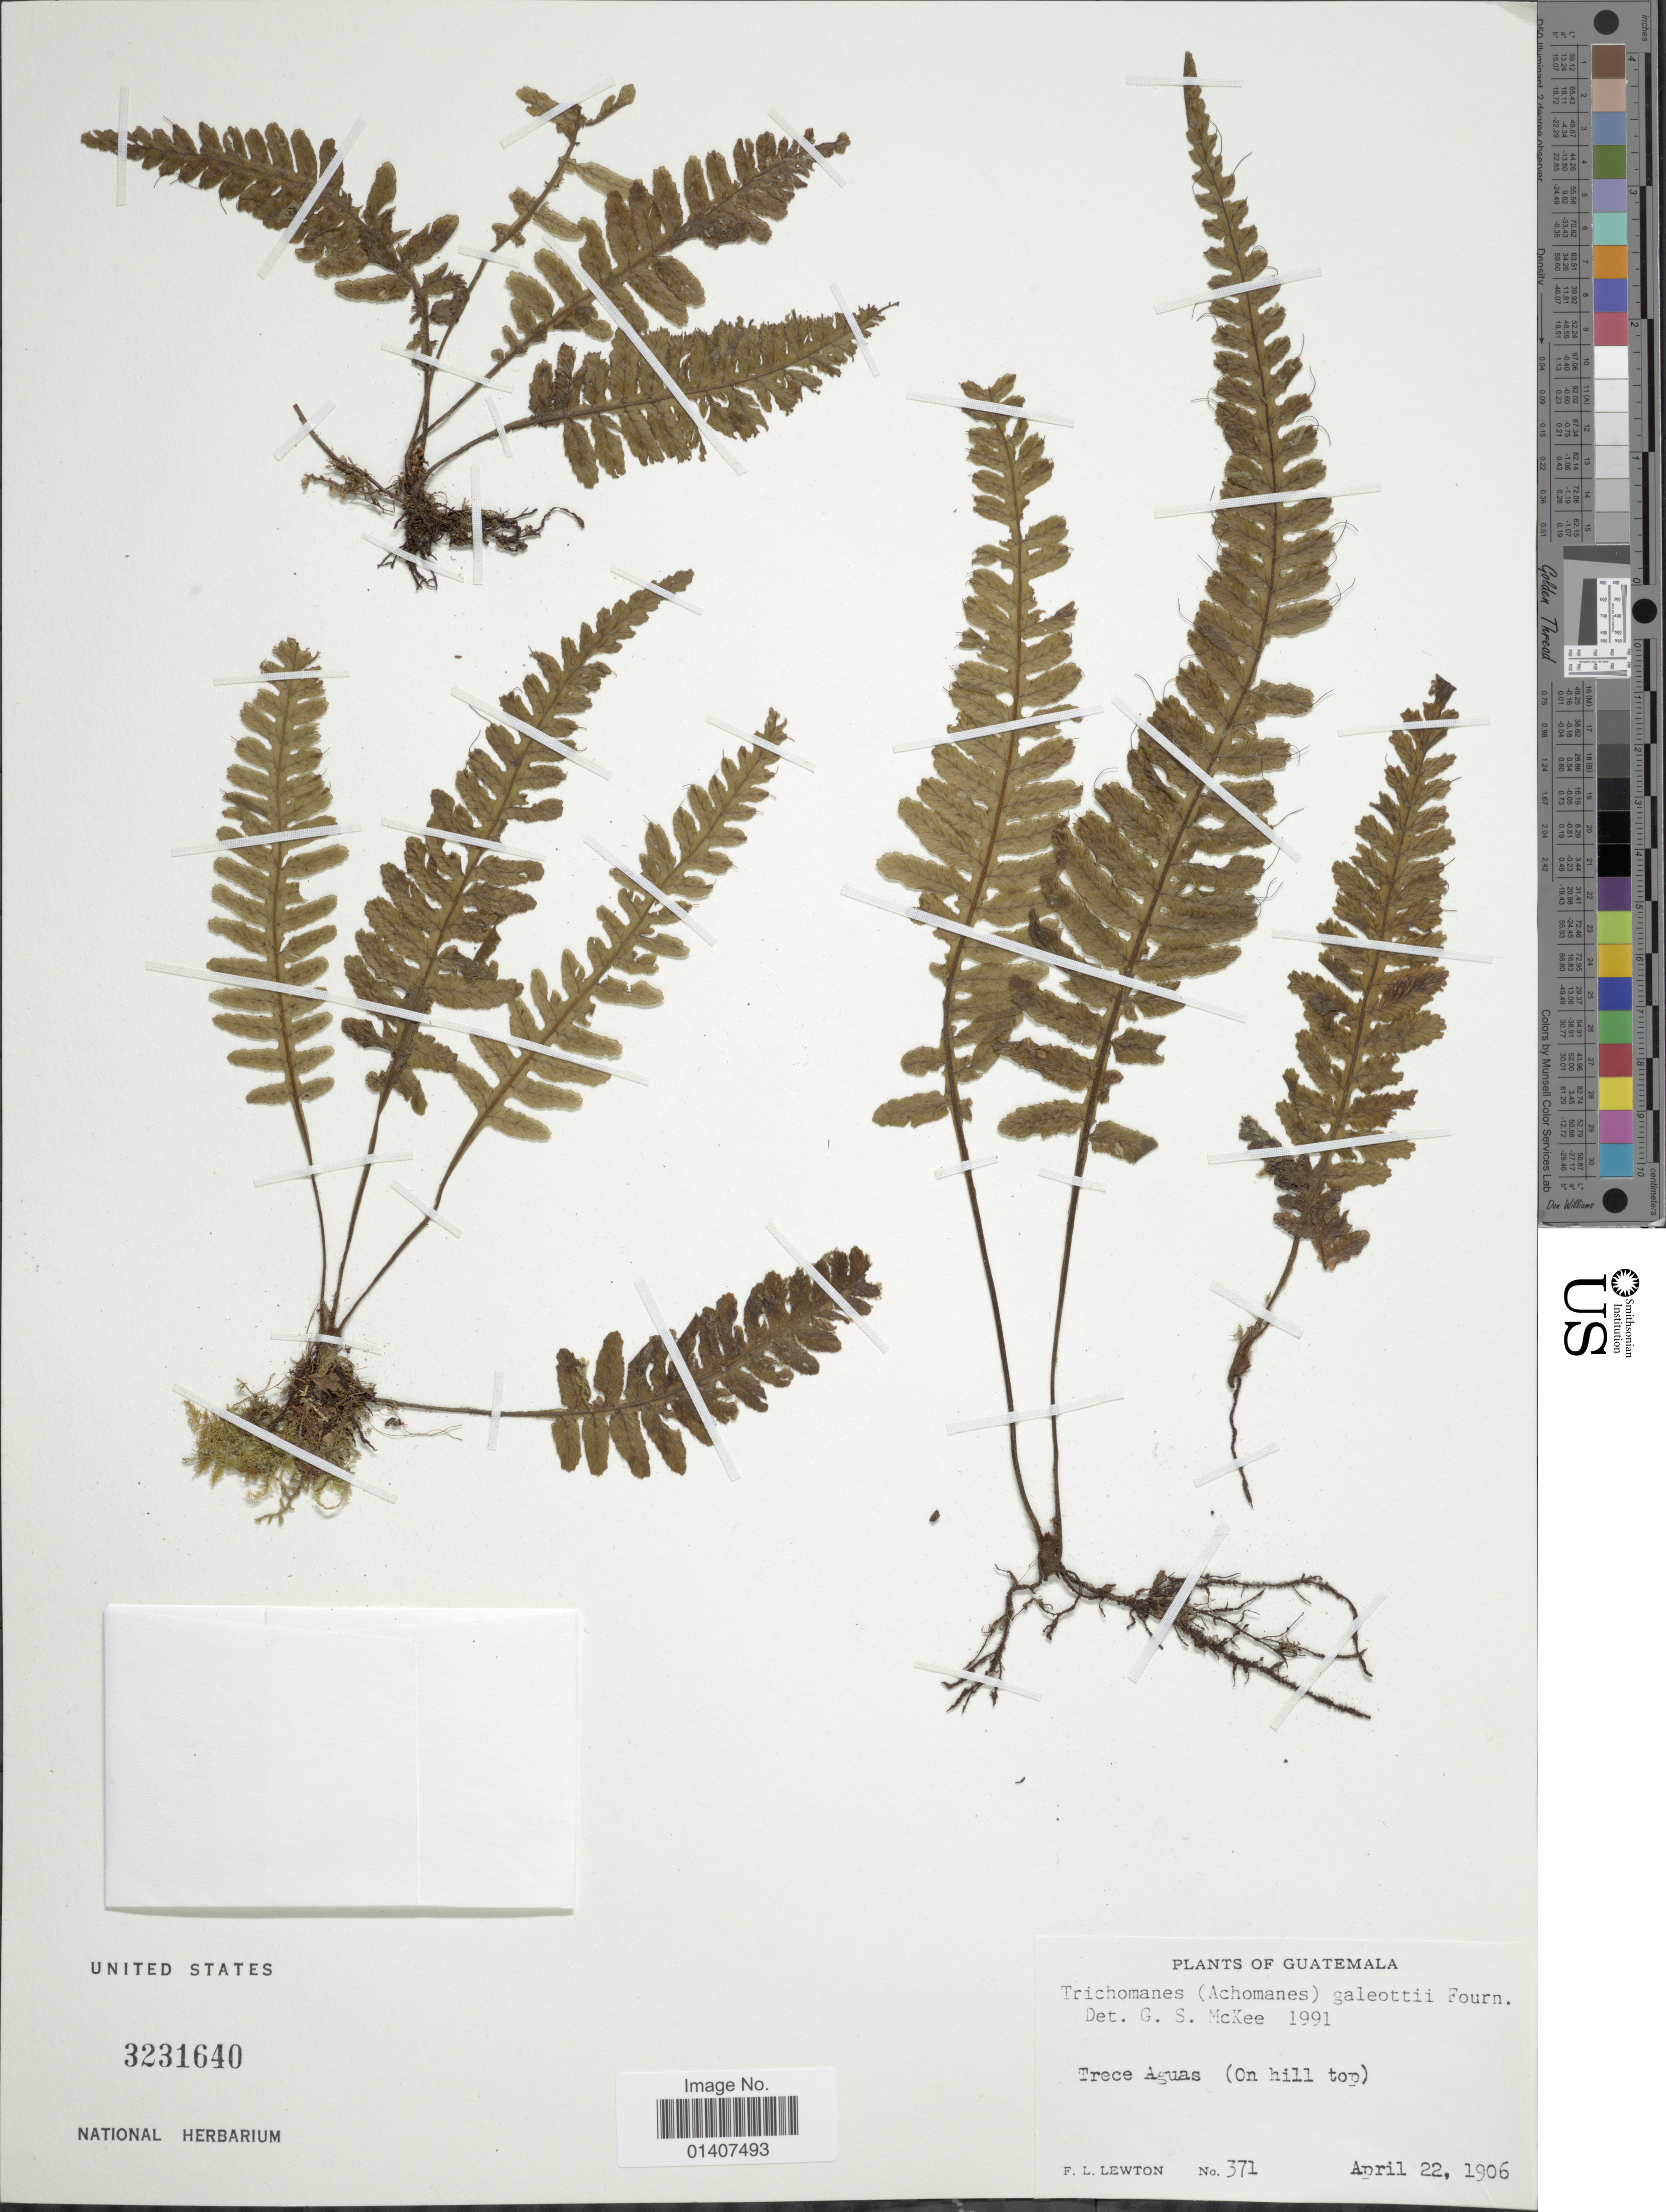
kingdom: Plantae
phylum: Tracheophyta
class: Polypodiopsida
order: Hymenophyllales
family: Hymenophyllaceae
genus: Trichomanes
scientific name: Trichomanes galeottii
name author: E. Fourn.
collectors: F. L. Lewton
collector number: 371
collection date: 1906-04-22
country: Guatemala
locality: Trece Aguas(on hill top)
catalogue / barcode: US 3231640